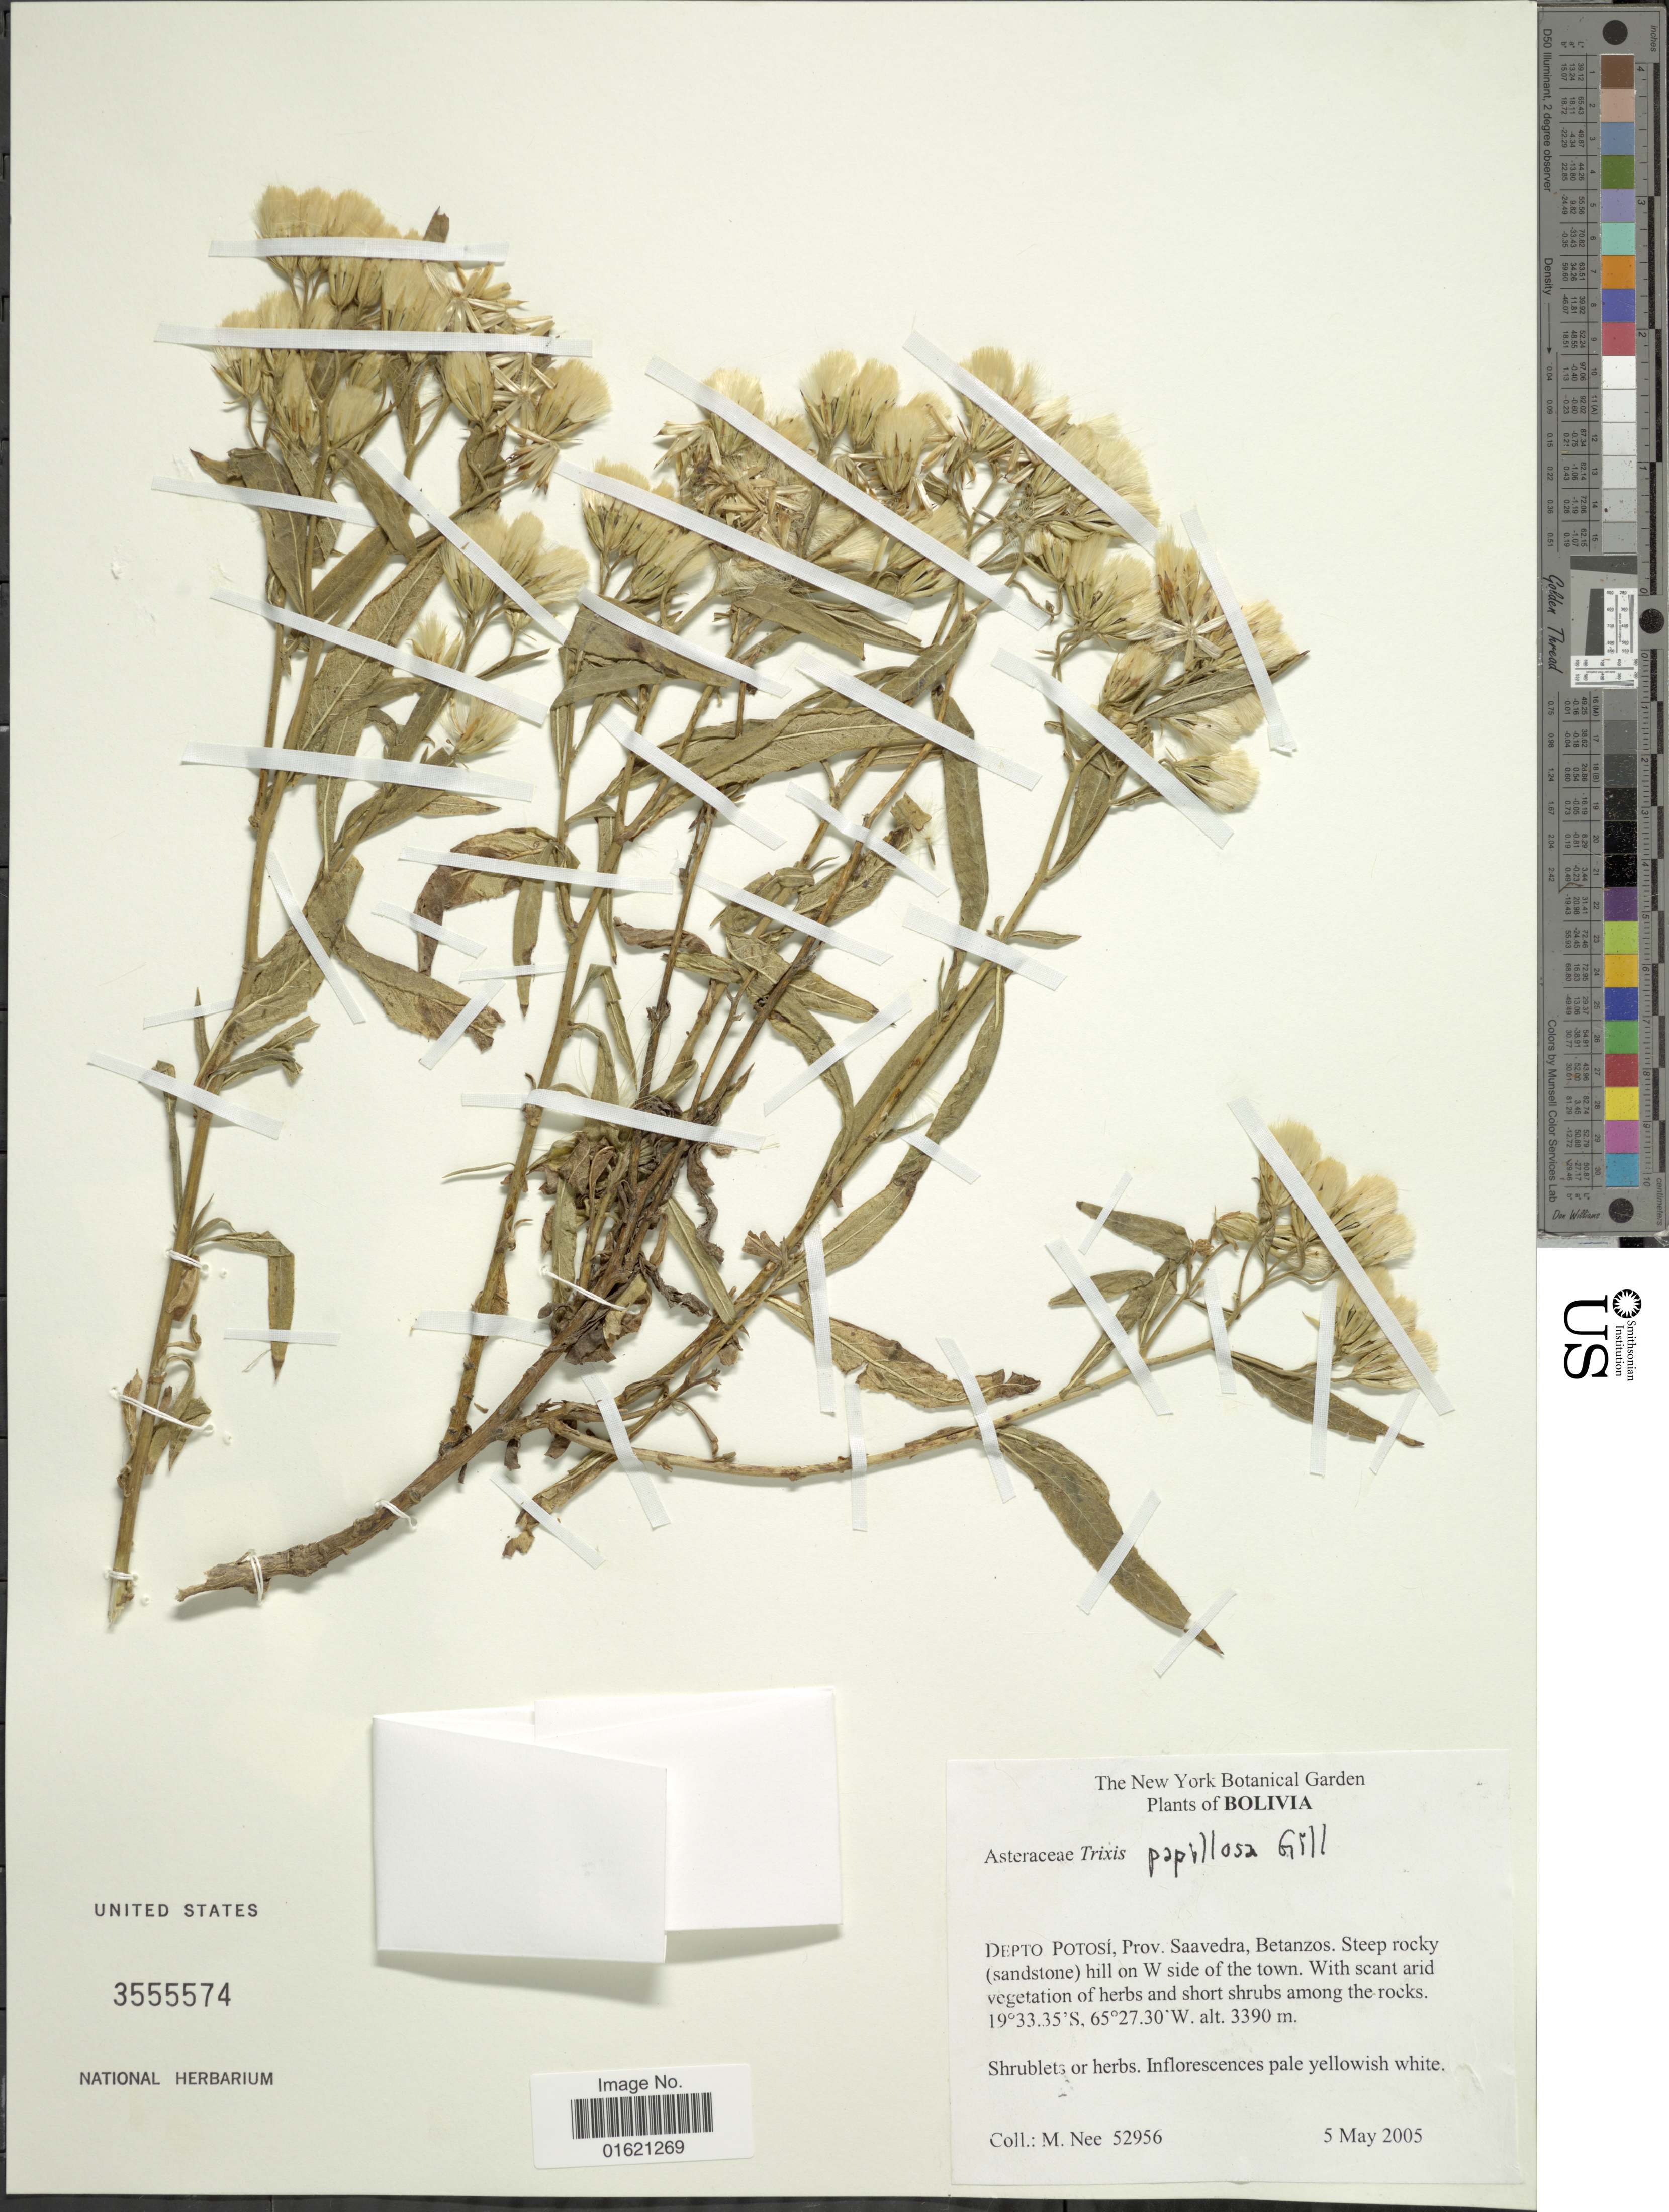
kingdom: Plantae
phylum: Tracheophyta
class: Magnoliopsida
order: Asterales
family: Asteraceae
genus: Trixis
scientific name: Trixis cacalioides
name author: (Kunth) D. Don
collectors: M. Nee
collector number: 52956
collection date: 2005-05-05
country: Bolivia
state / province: Potosi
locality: Depto. Potosi, Saavedra, betanzos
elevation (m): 3390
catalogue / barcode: US 3555574